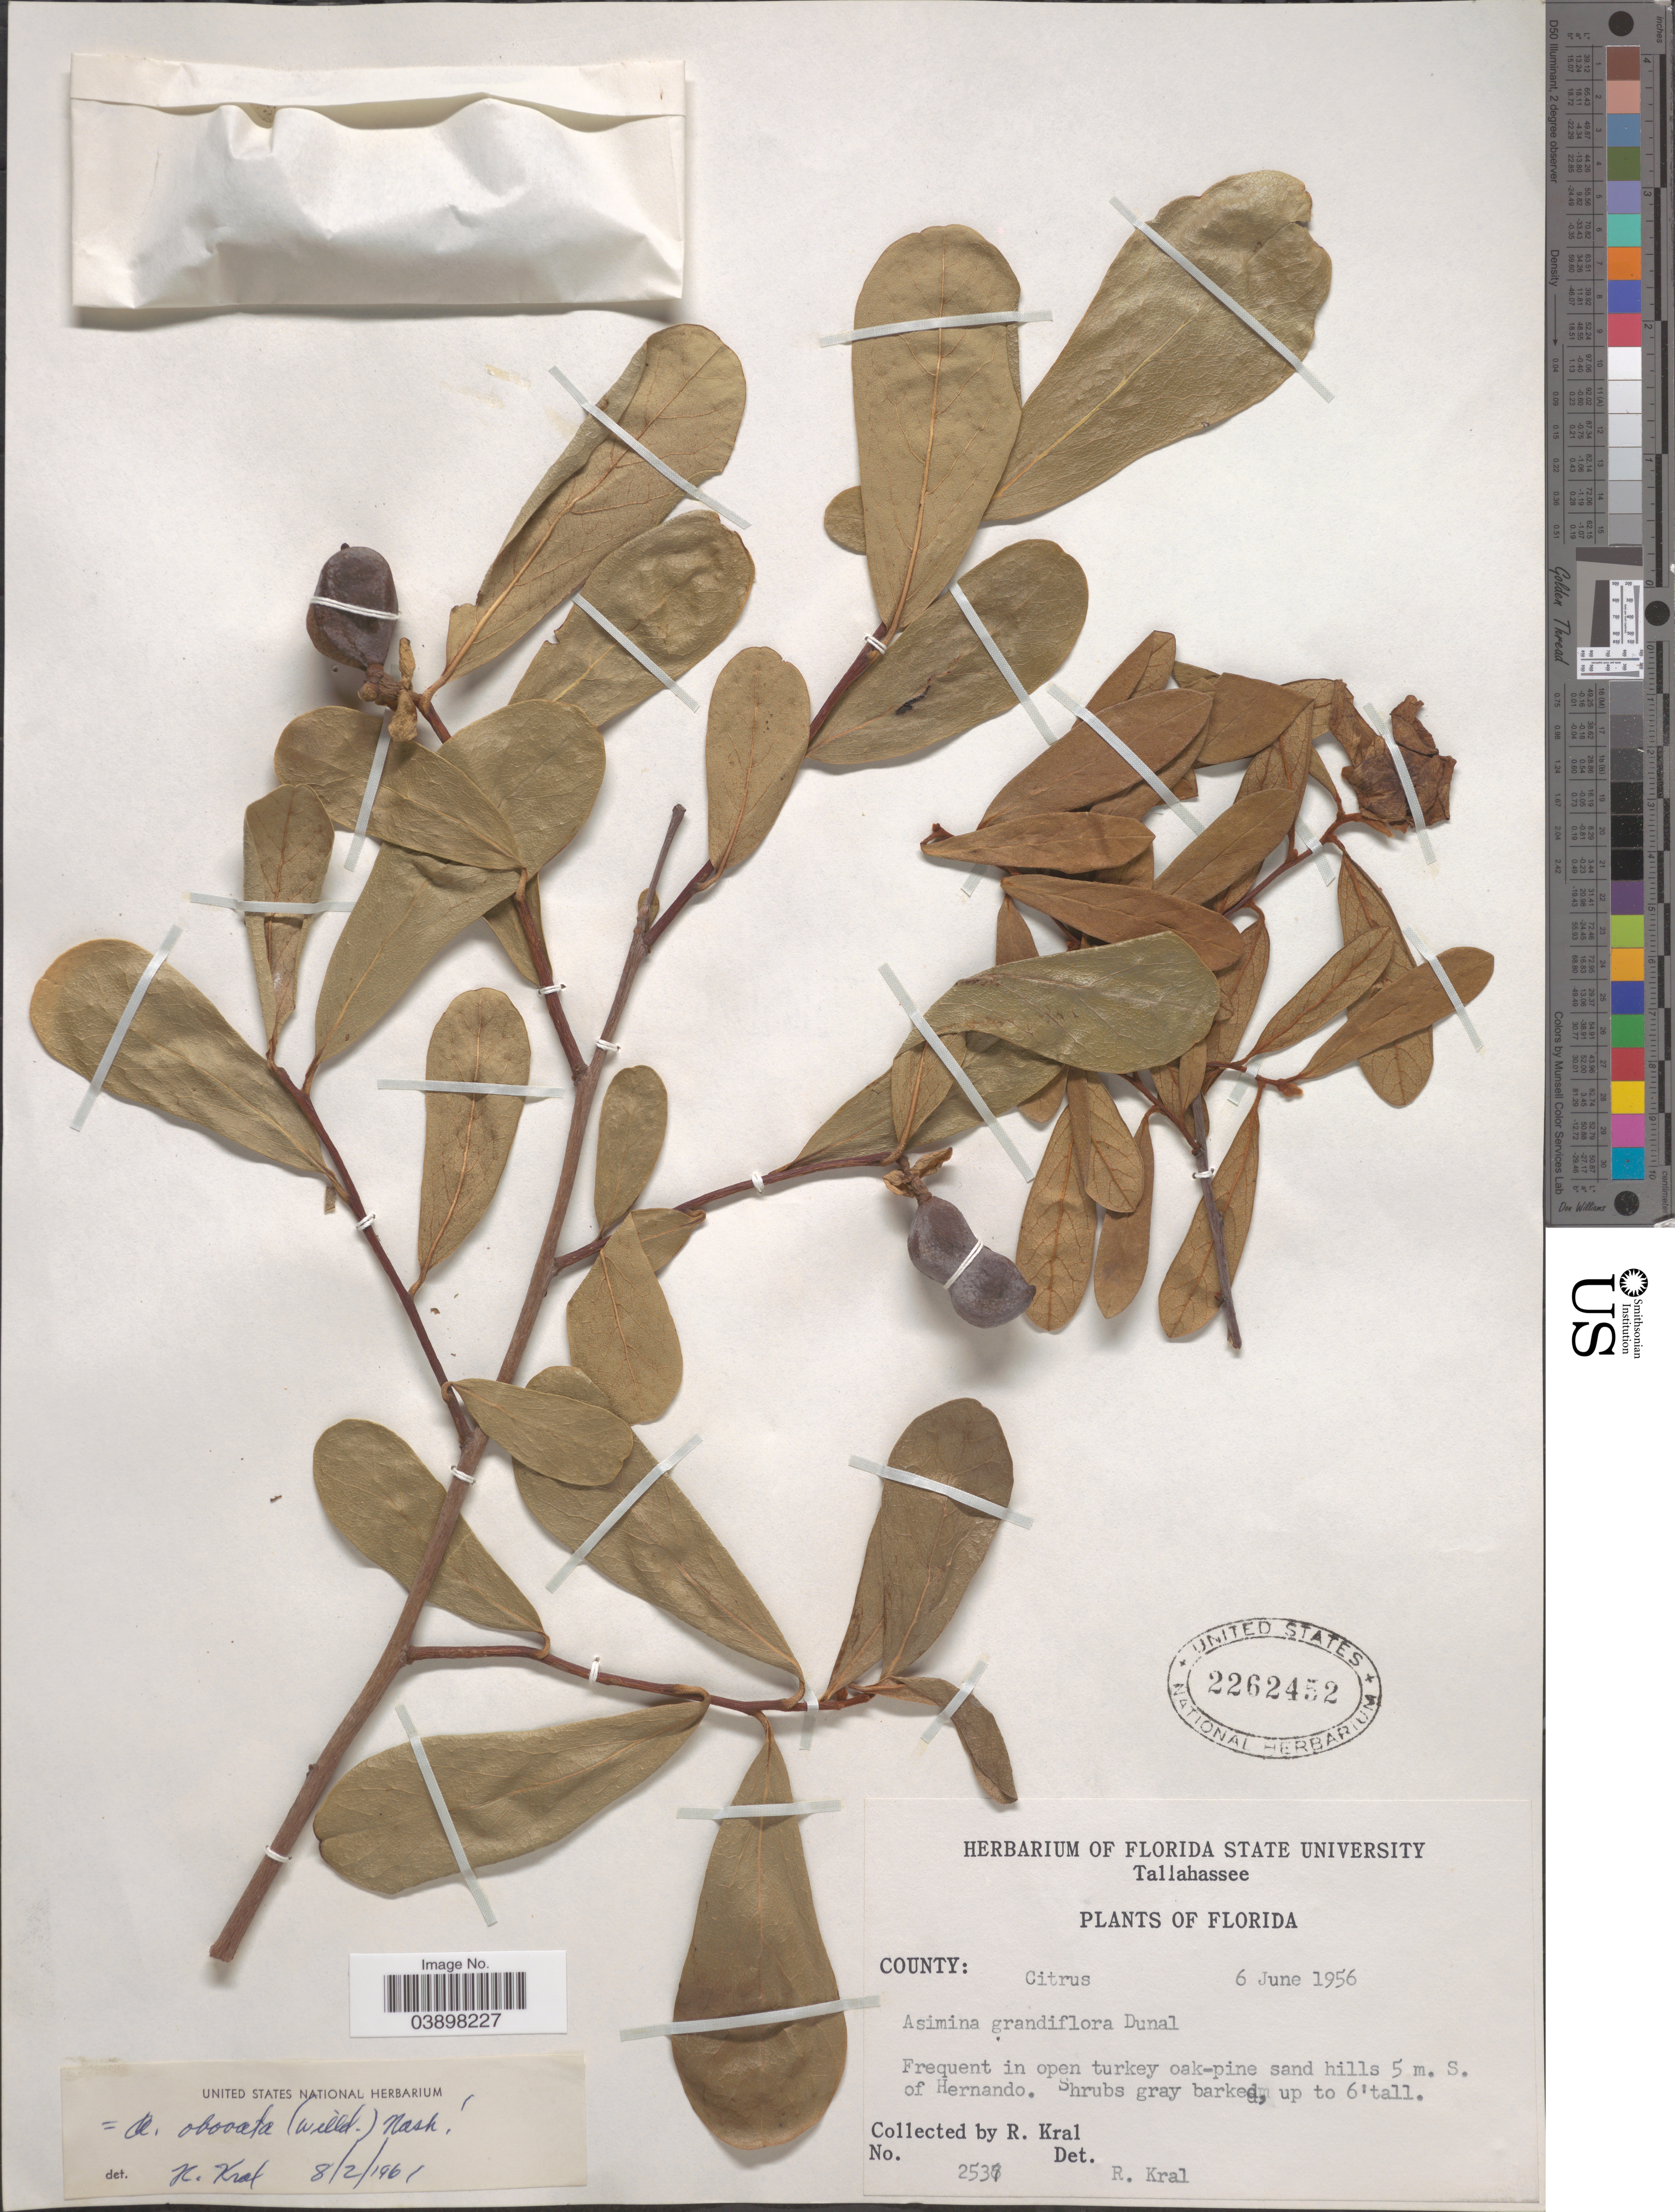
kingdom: Plantae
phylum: Tracheophyta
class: Magnoliopsida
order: Magnoliales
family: Annonaceae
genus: Asimina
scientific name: Asimina obovata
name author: (Willd.) Nash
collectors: R. Kral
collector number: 2537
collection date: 1956-06-06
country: United States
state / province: Florida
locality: County: Citrus. 5 m. S. of Hernando.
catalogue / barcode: US 2262452